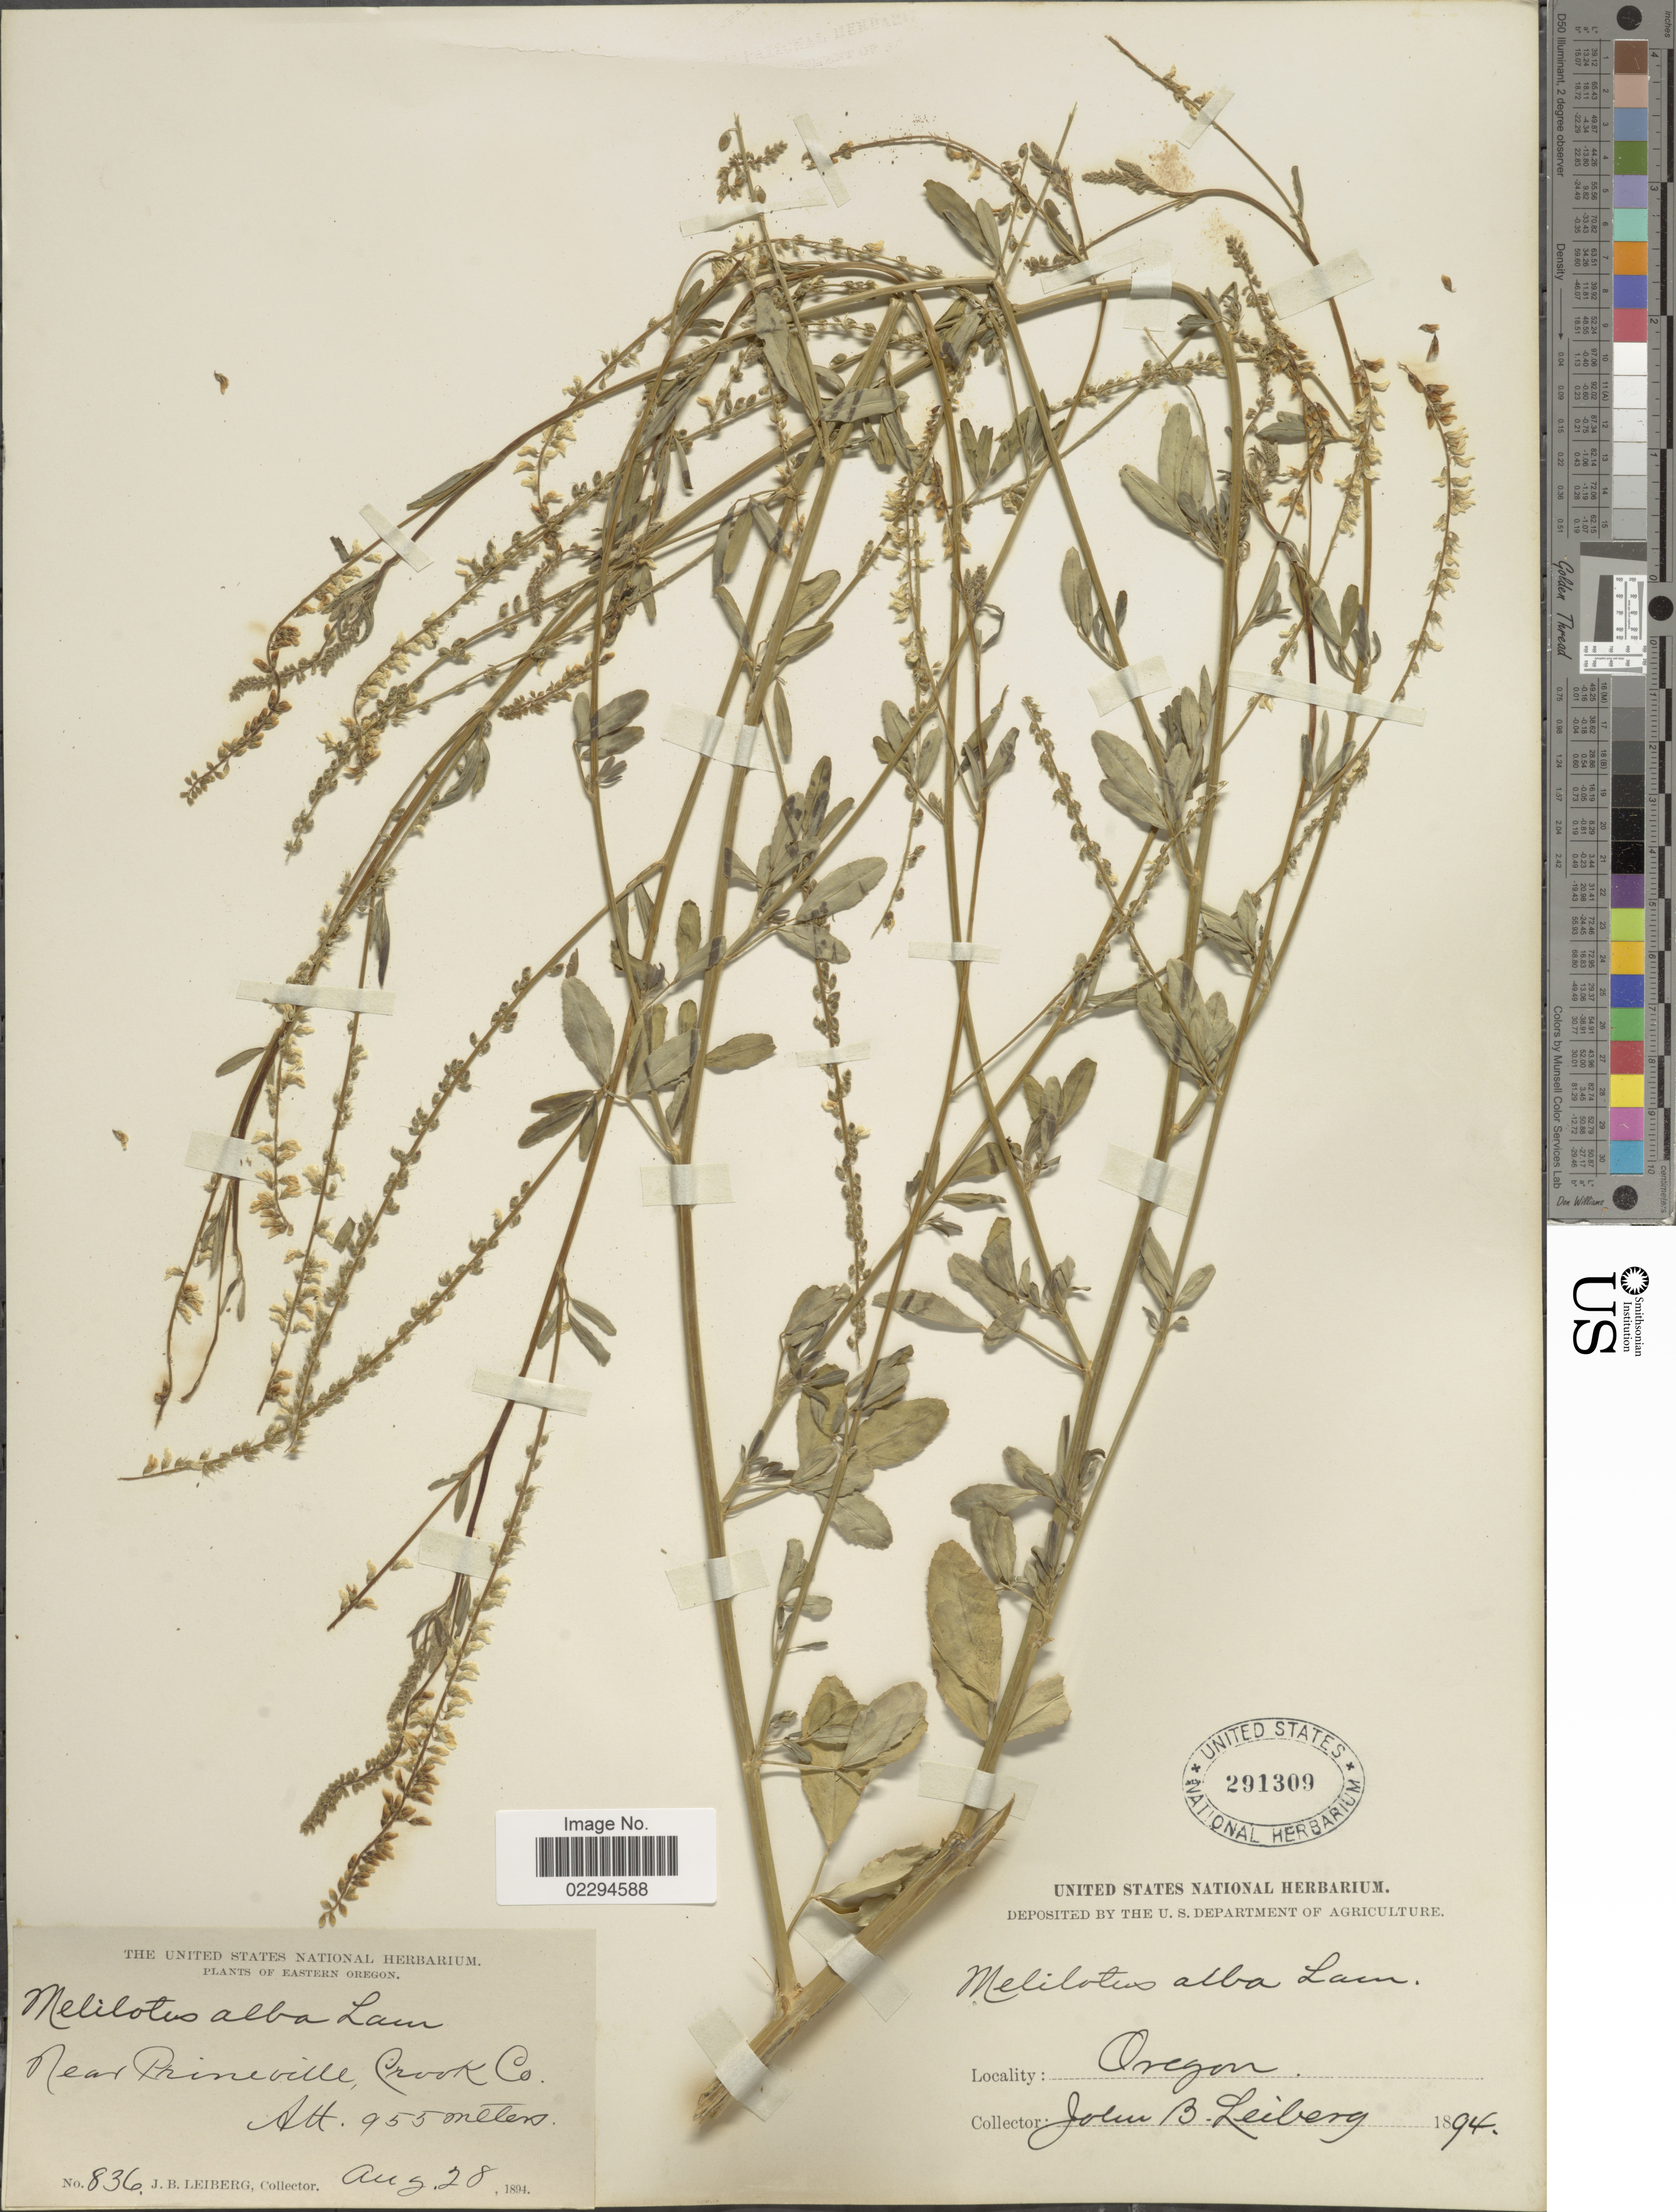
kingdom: Plantae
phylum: Tracheophyta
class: Magnoliopsida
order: Fabales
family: Fabaceae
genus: Melilotus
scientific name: Melilotus albus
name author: Medik.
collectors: J. Leiberg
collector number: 836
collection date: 1894-08-28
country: United States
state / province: Oregon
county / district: Crook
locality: Eastern Oregon. Near Prineville, Crook Co.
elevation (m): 955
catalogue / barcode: US 291309